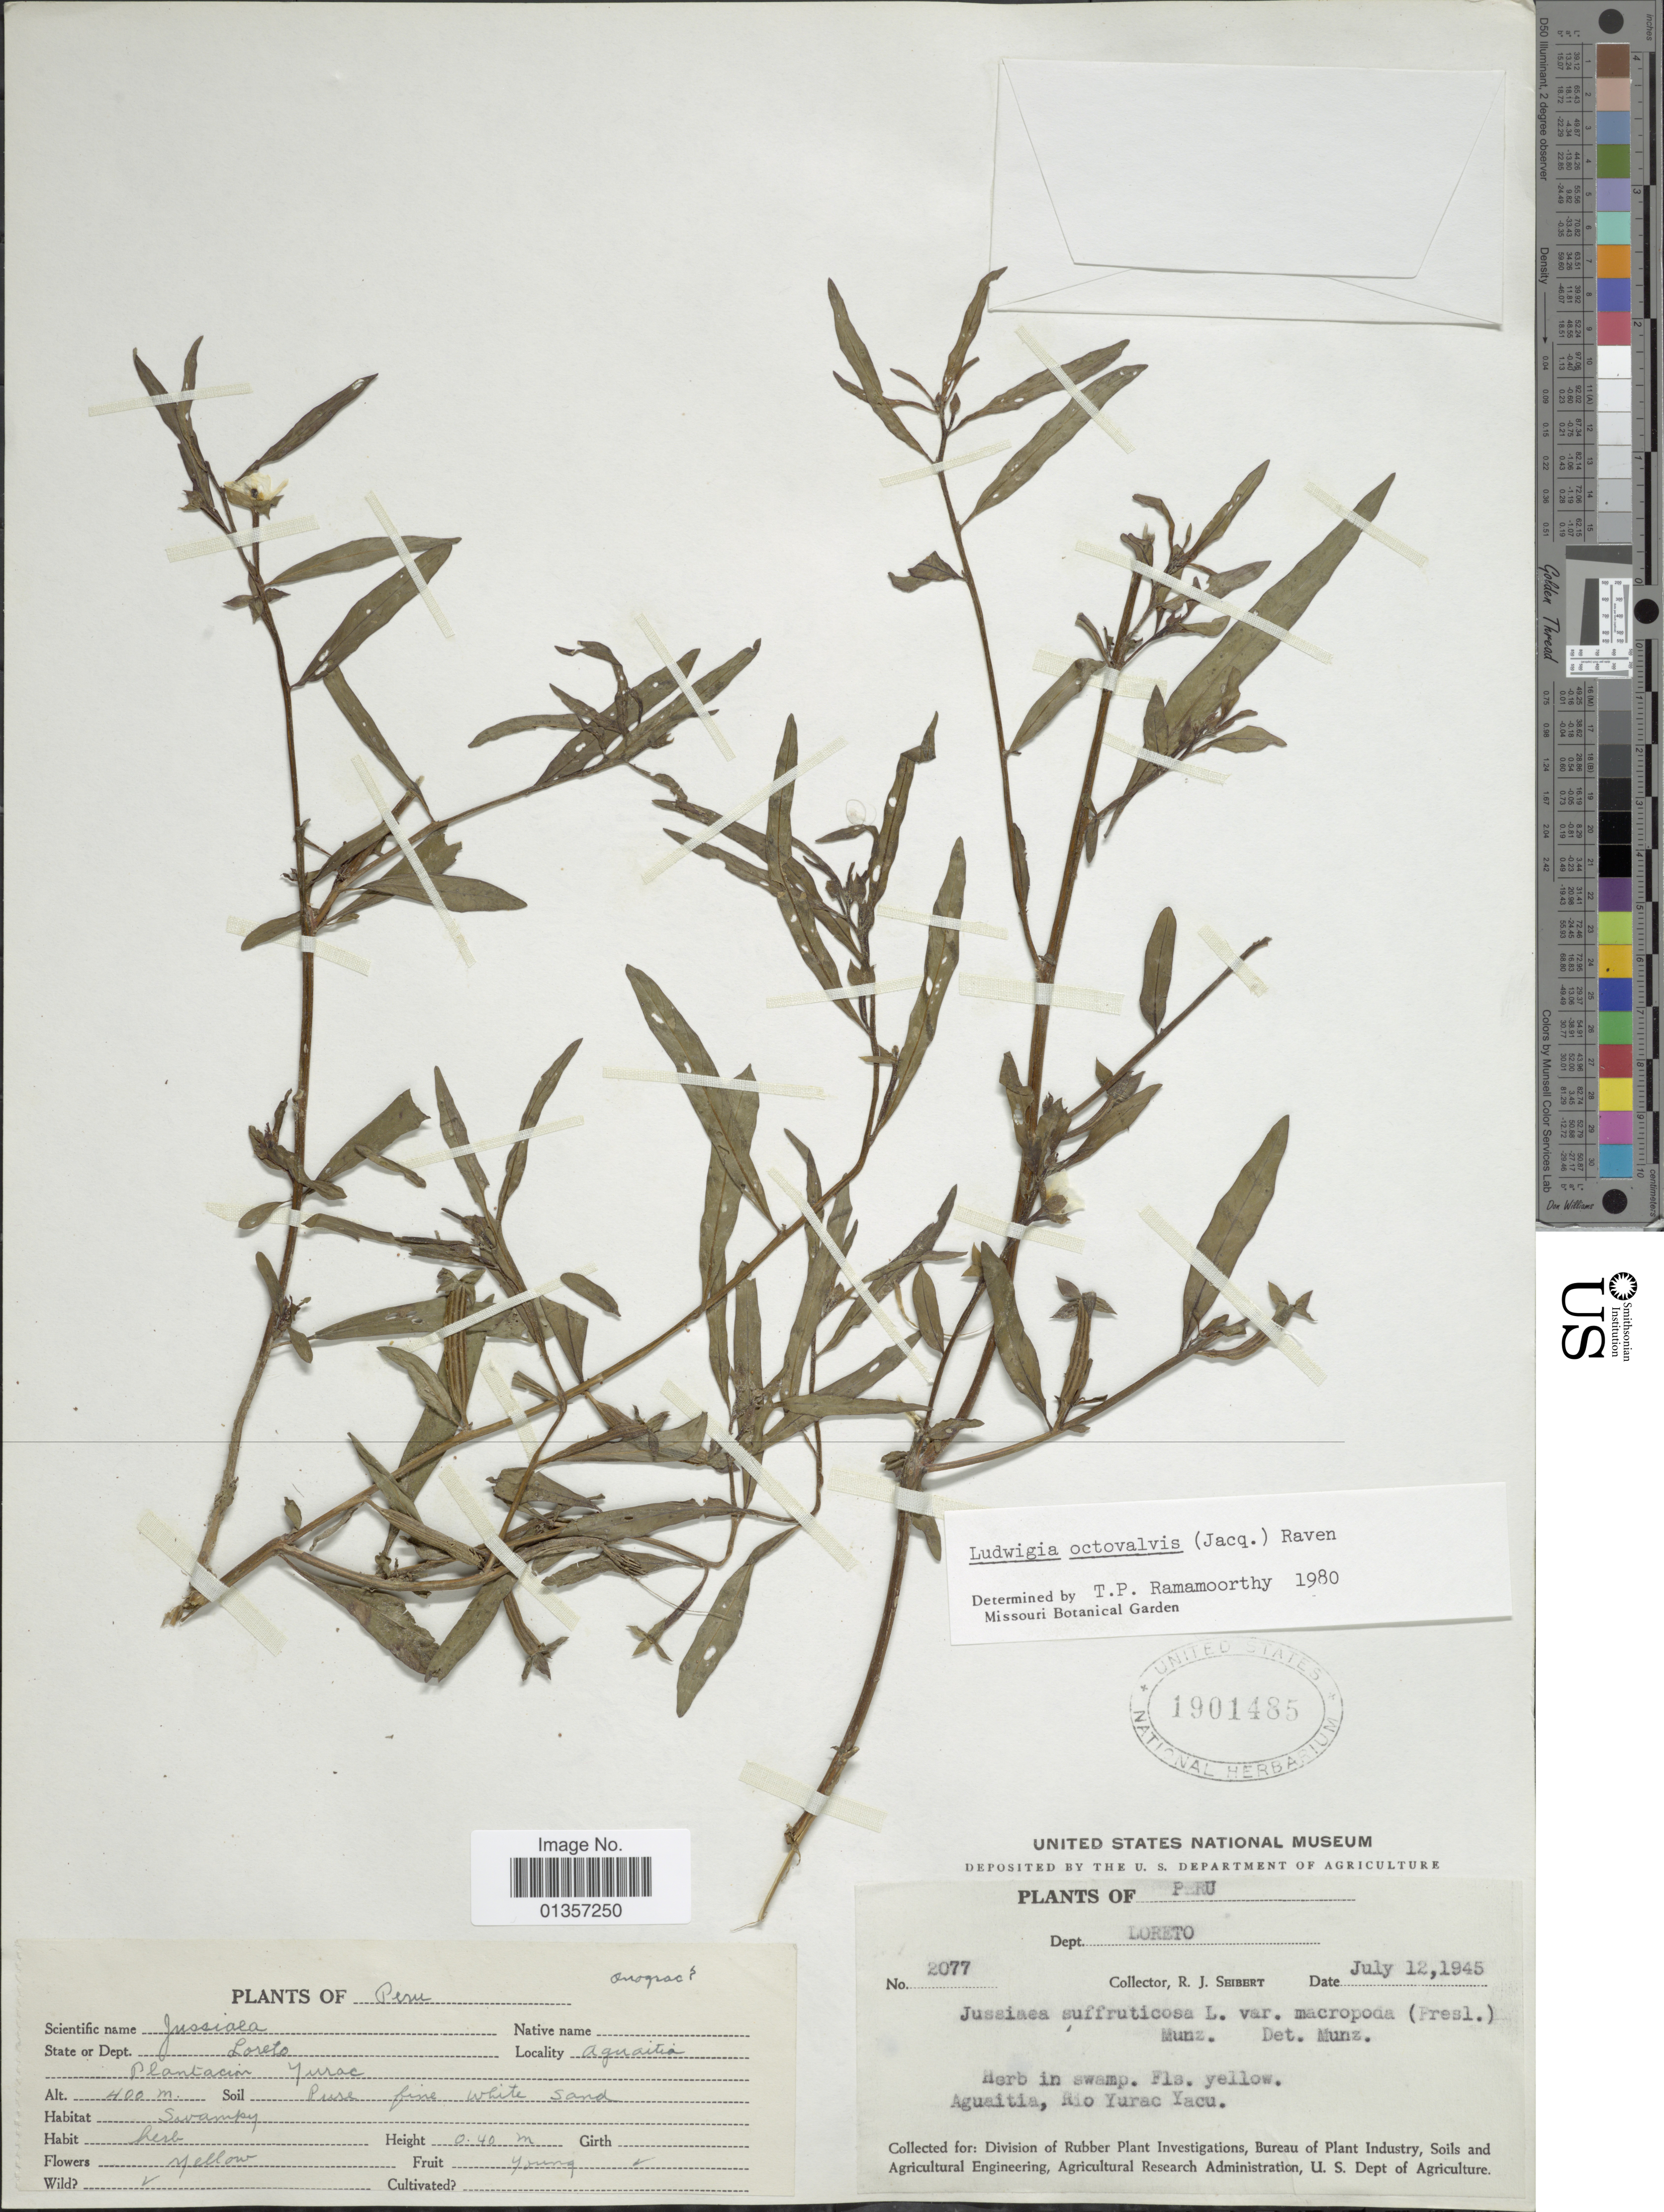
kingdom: Plantae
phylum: Tracheophyta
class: Magnoliopsida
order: Myrtales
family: Onagraceae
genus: Ludwigia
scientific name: Ludwigia octovalvis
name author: (Jacq.) P.H. Raven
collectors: R. J. Seibert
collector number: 2077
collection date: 1945-07-12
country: Peru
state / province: Loreto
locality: Aguaita, Rio Yurac Yacu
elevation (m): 400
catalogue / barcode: US 1901485